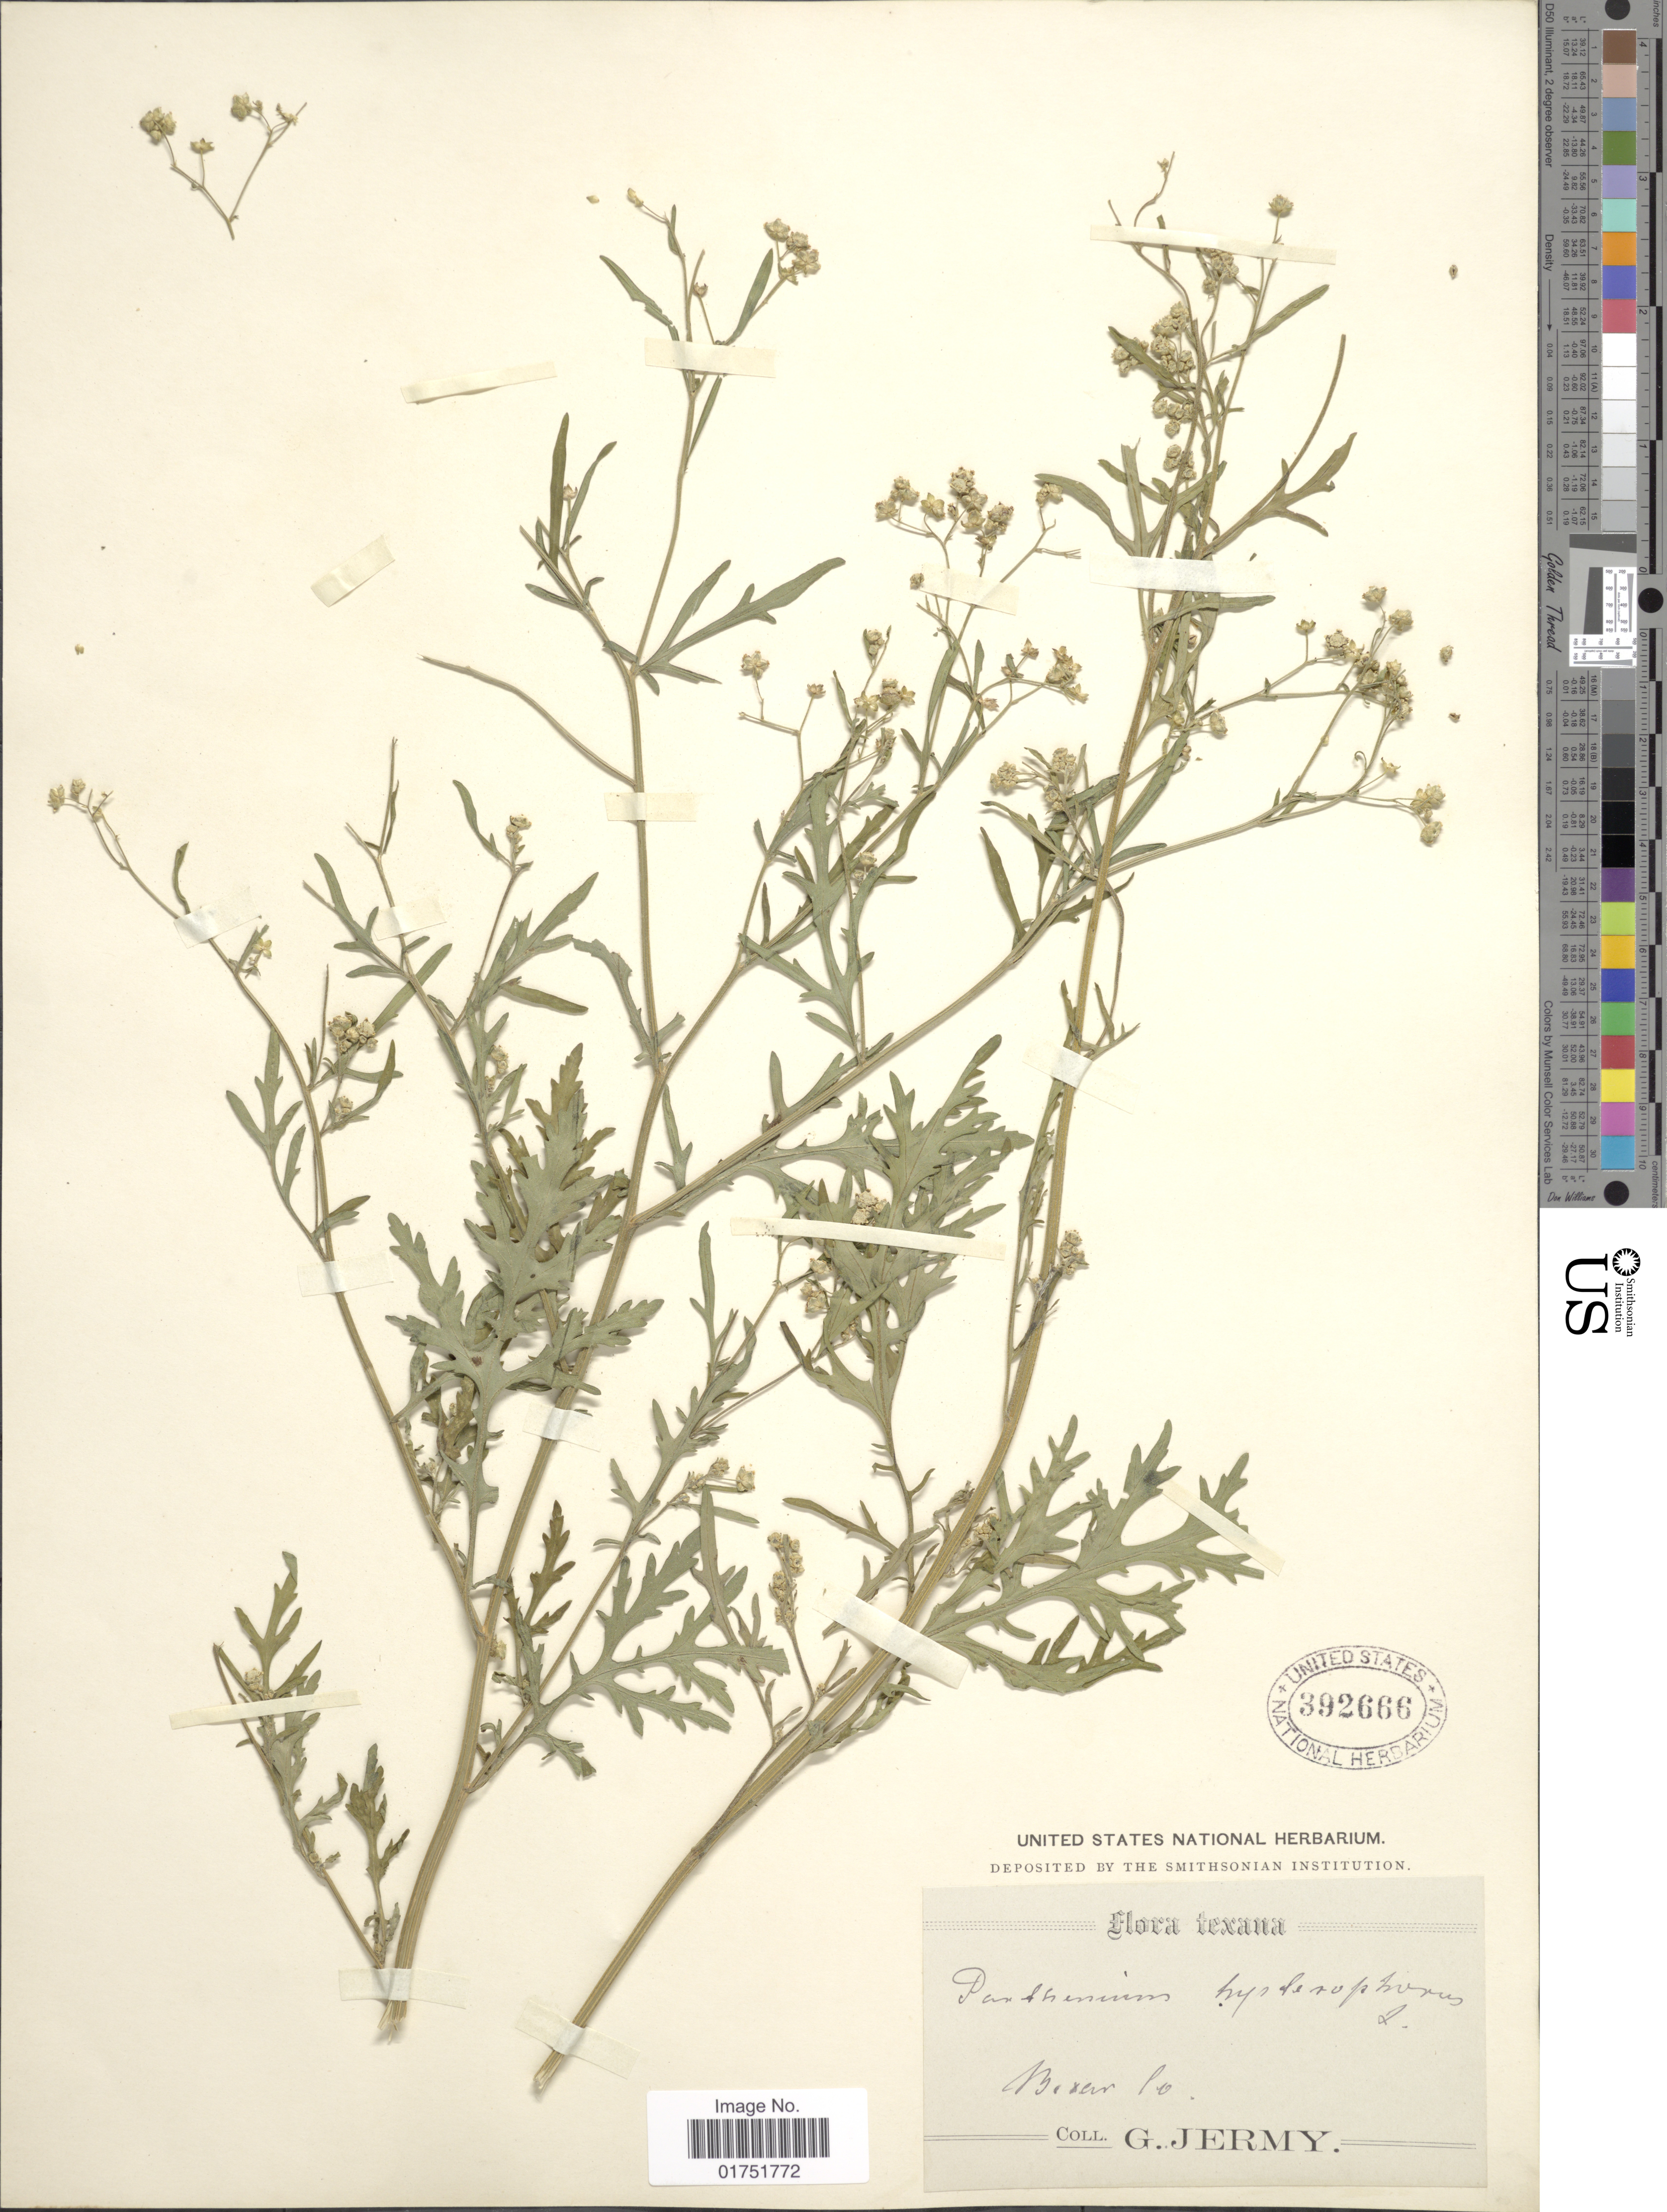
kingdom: Plantae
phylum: Tracheophyta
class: Magnoliopsida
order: Asterales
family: Asteraceae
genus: Parthenium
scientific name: Parthenium hysterophorus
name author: L.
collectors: G. Jermy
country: United States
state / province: Texas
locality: Bexar Co.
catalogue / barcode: US 392666